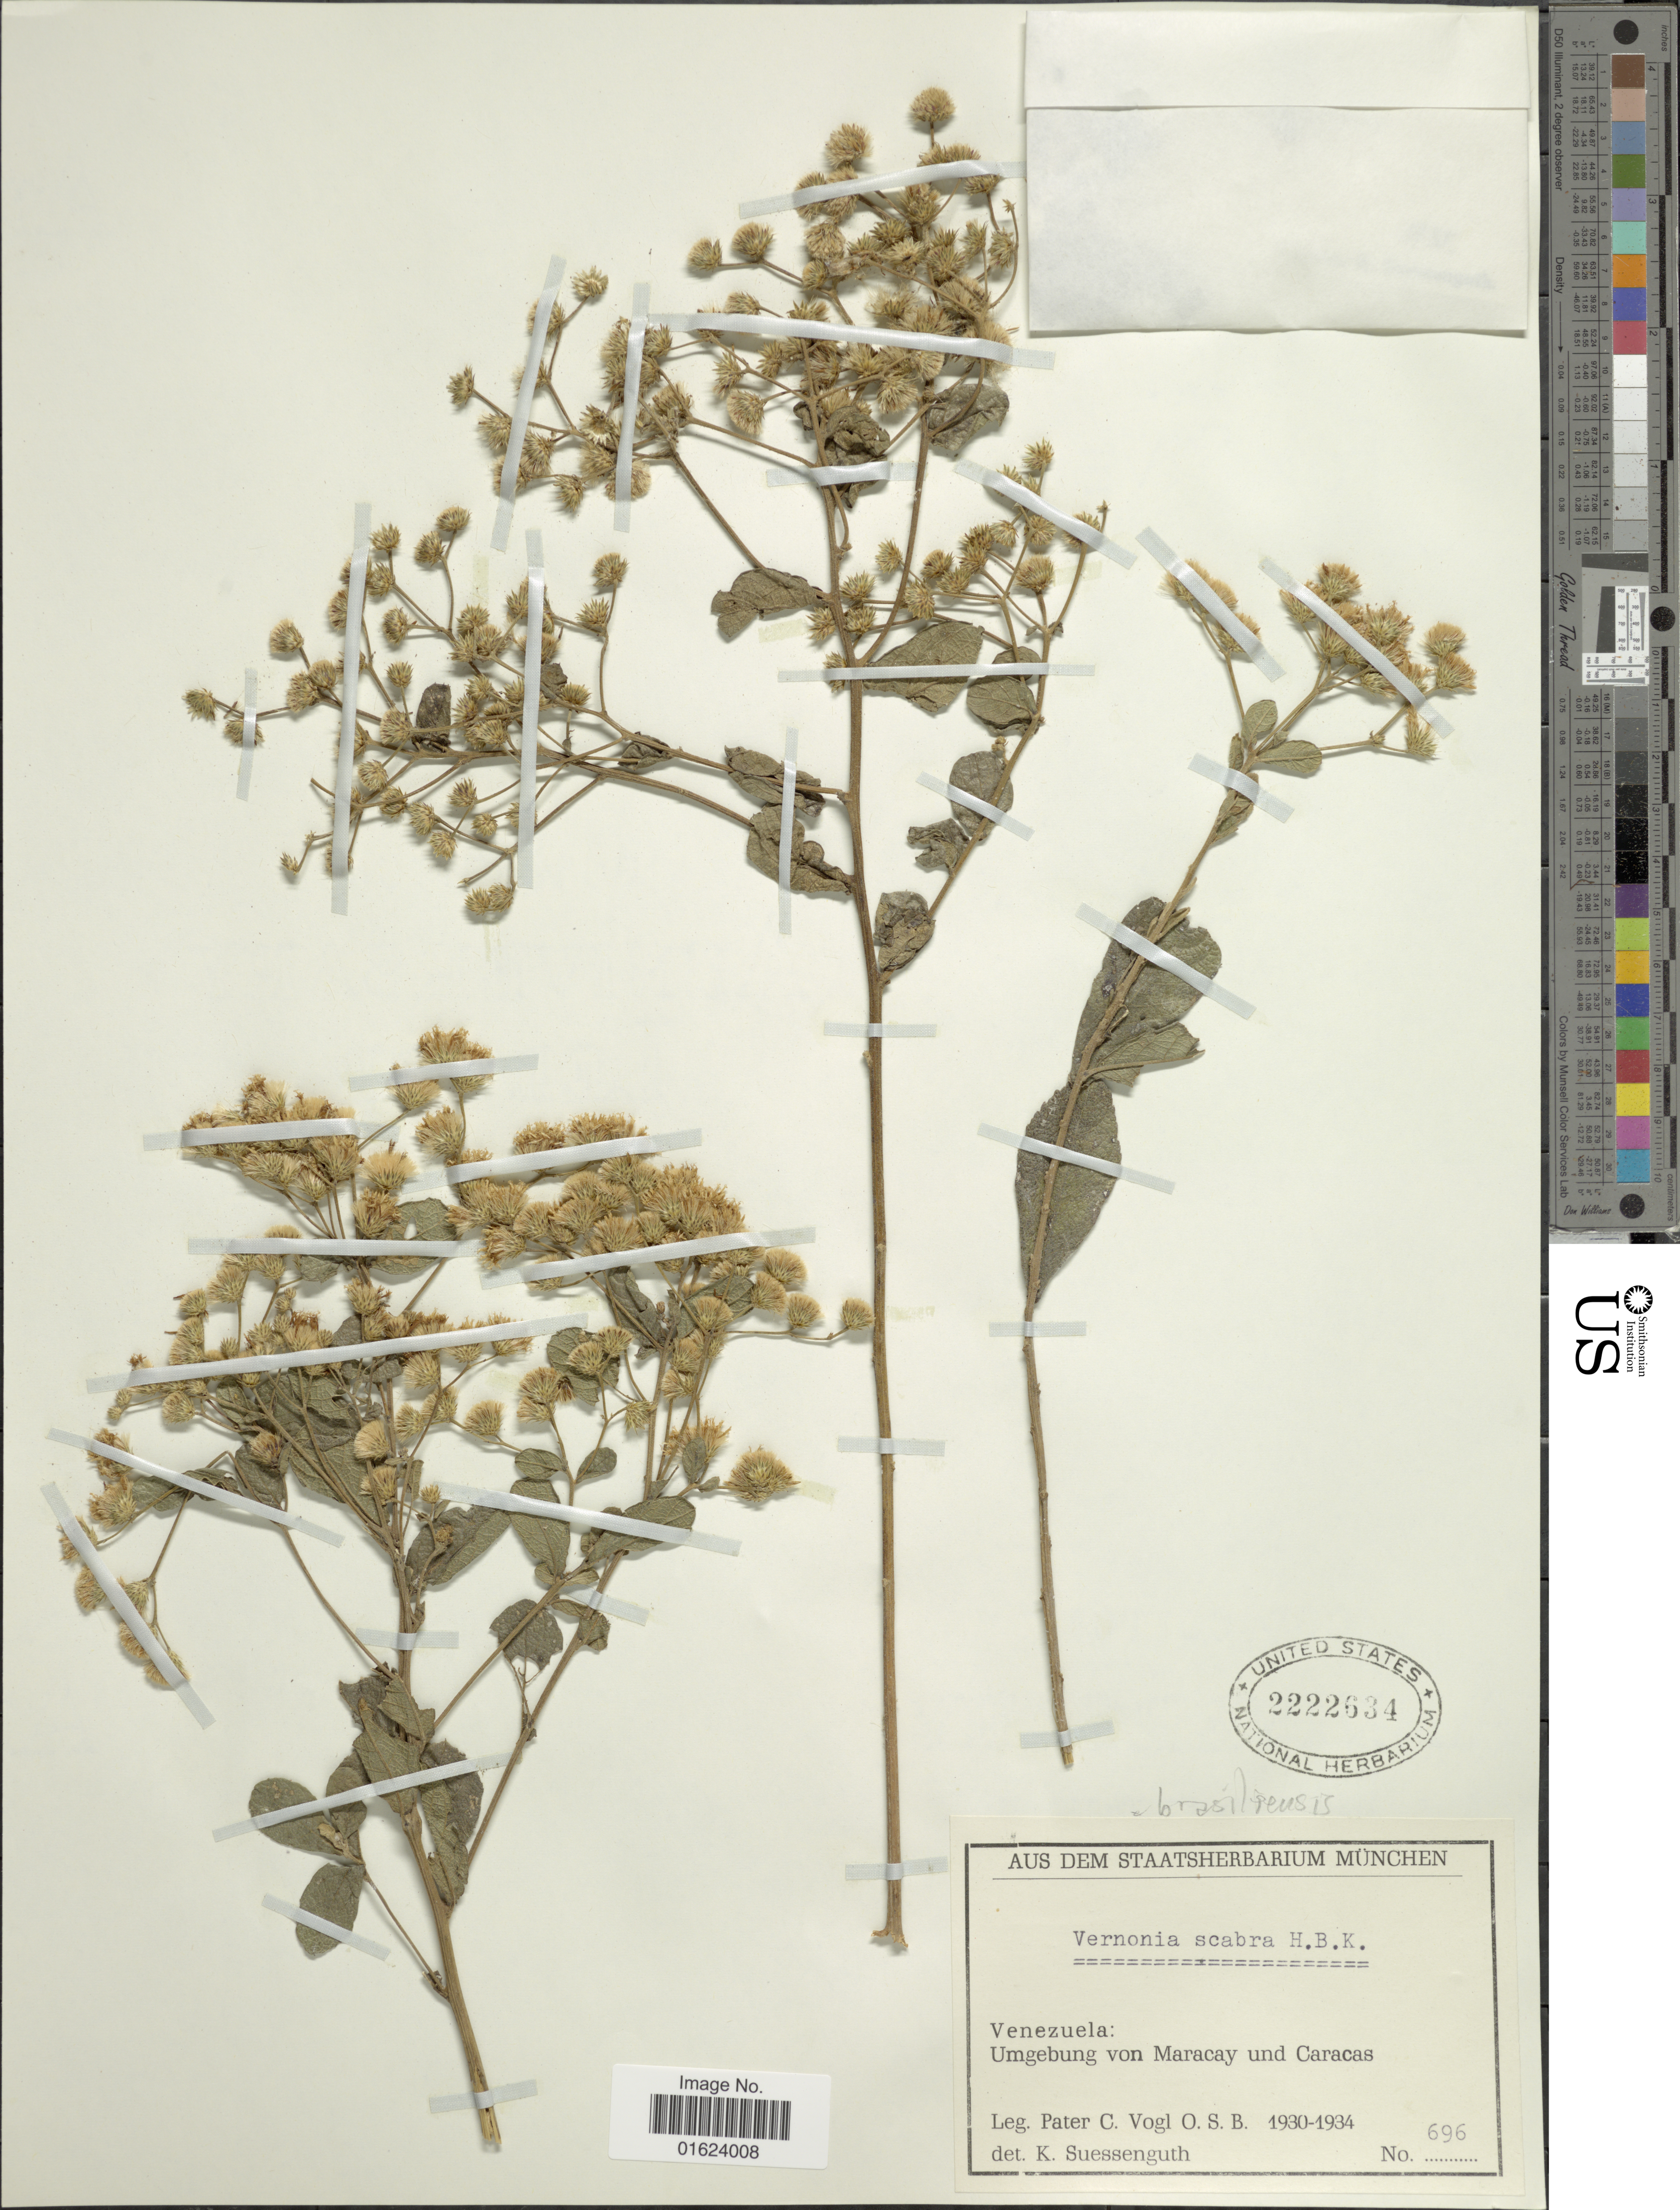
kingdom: Plantae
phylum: Tracheophyta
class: Magnoliopsida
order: Asterales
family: Asteraceae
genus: Vernonia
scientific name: Vernonia brasiliana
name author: (L.) Druce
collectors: P. C. Vogl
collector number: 696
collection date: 1930/1934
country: Venezuela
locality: Umgebung von Maracay und Caracas.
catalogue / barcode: US 2222634